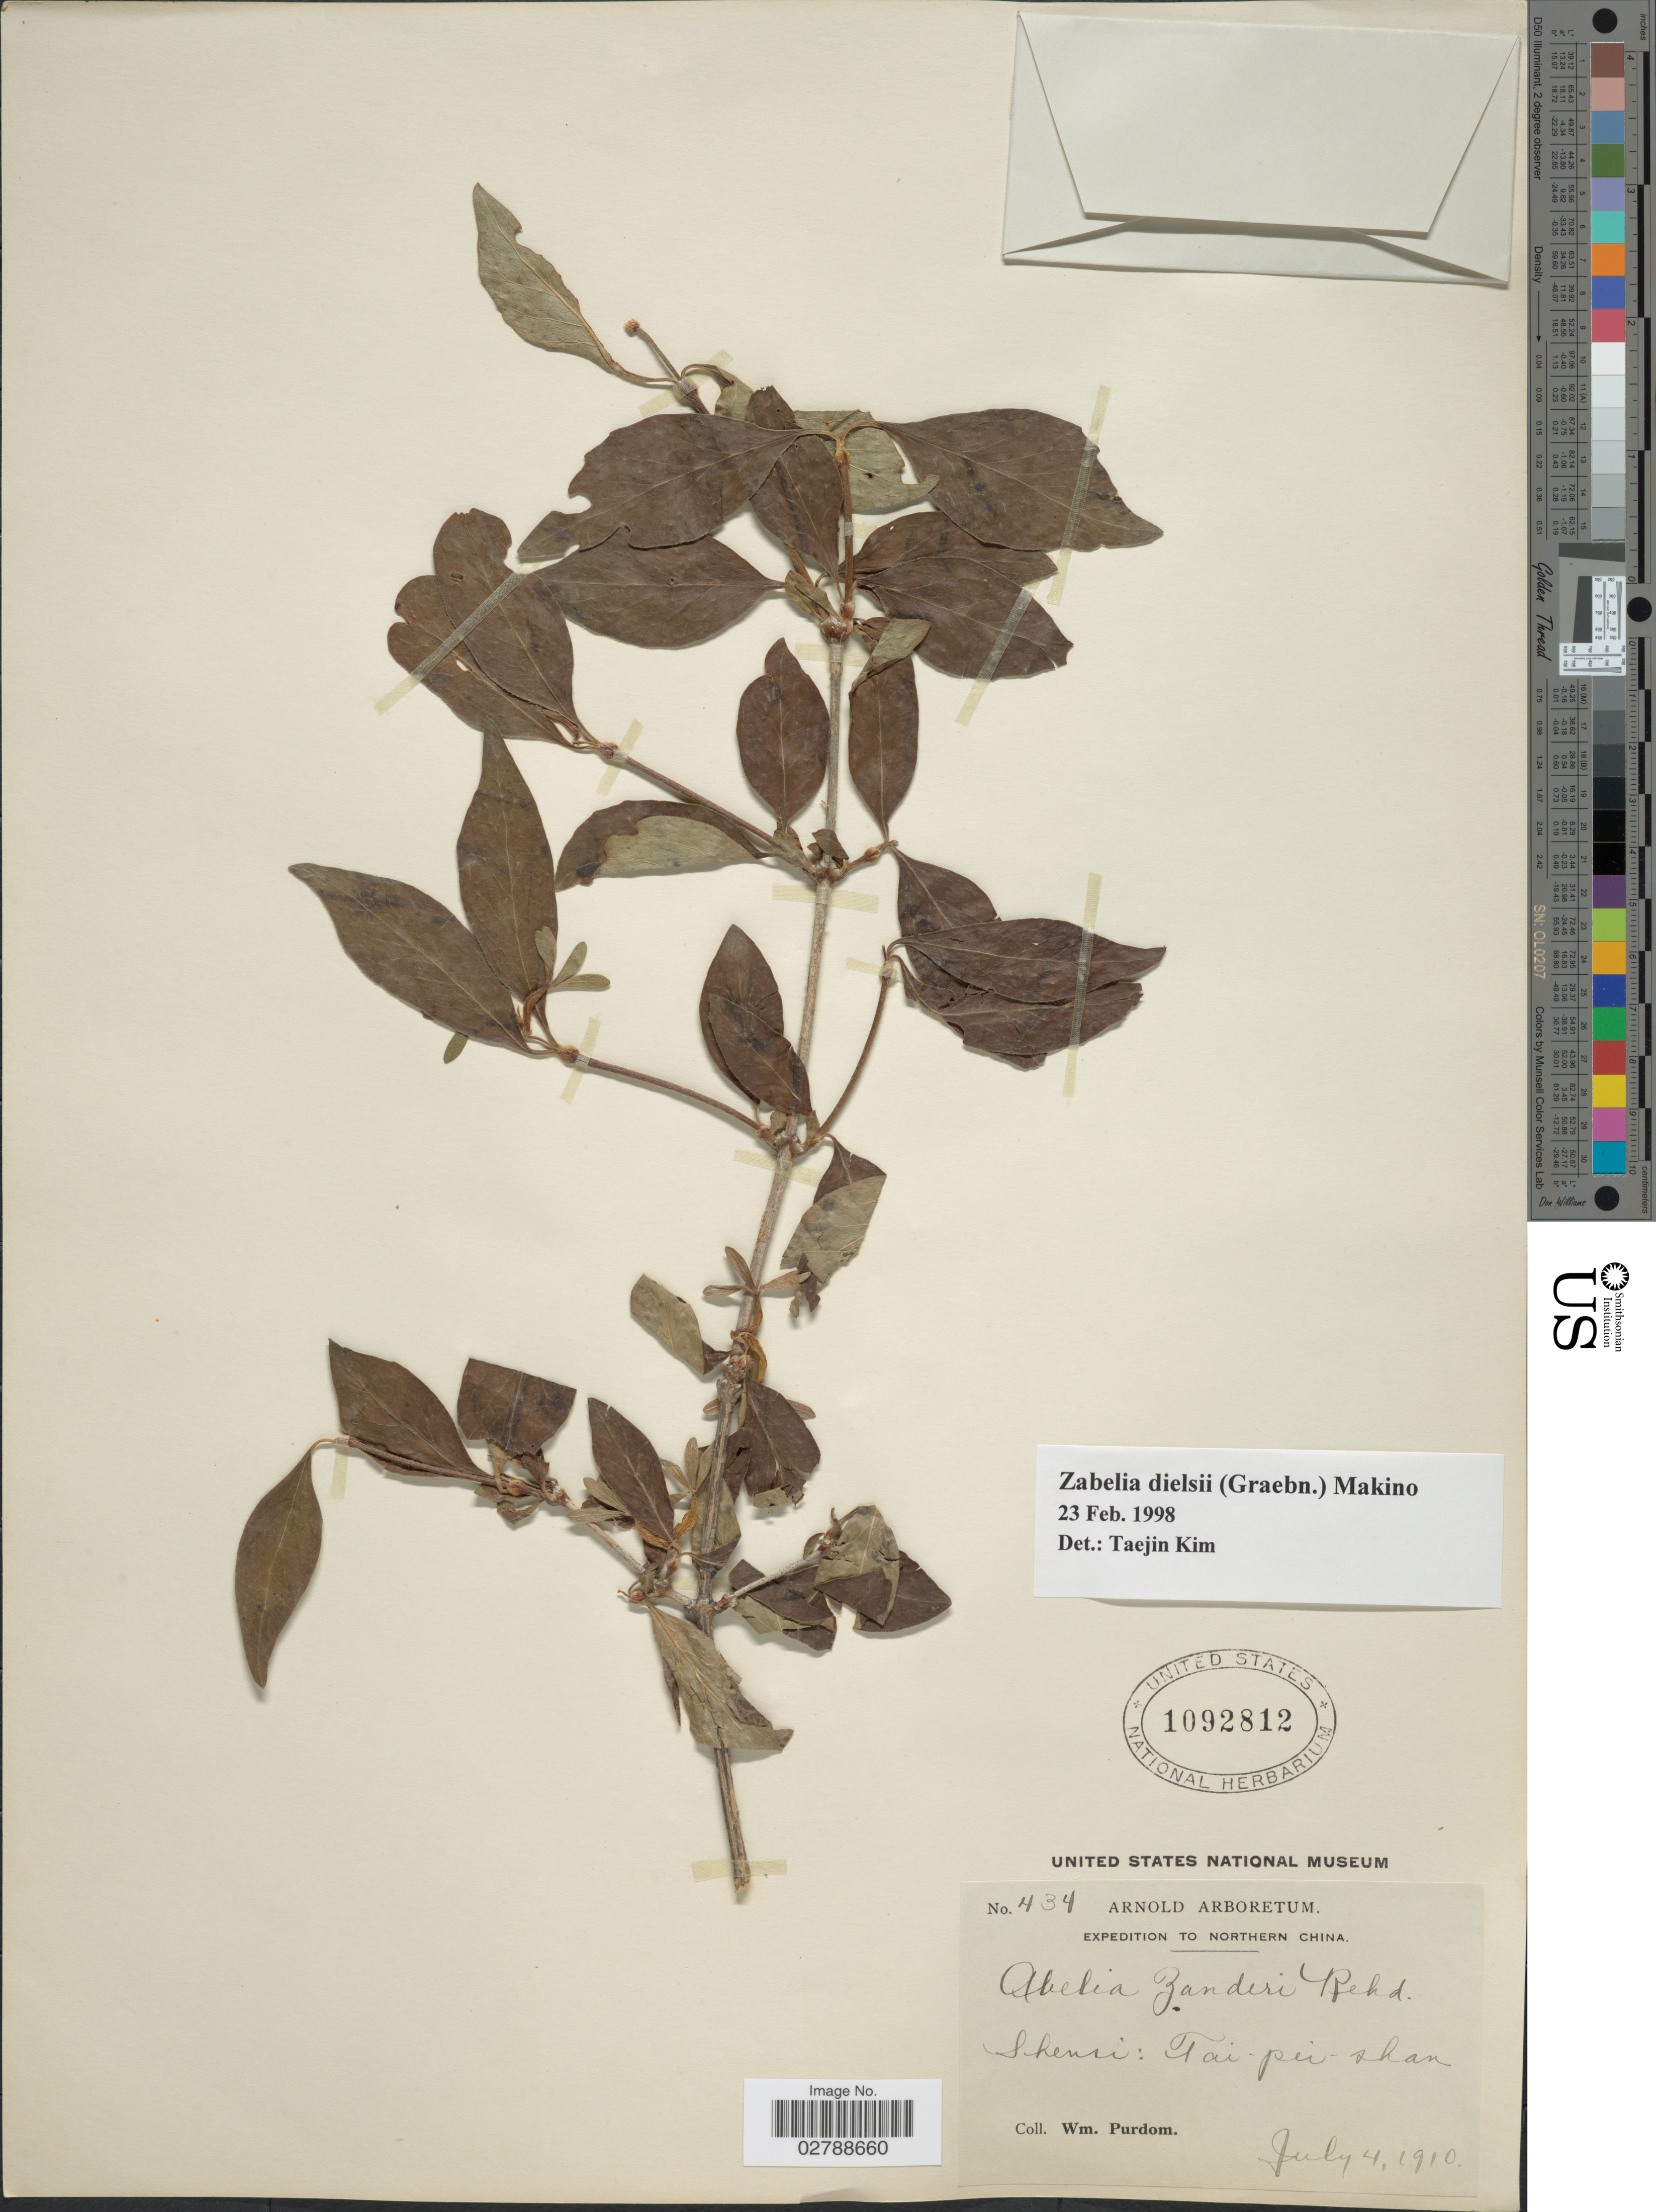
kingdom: Plantae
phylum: Tracheophyta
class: Magnoliopsida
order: Dipsacales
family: Caprifoliaceae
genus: Zabelia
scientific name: Zabelia dielsii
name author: (Graebn.) Makino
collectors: W. Purdom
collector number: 434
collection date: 1910-07-04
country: China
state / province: Shaanxi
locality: Northern China. Shensi: Tai-pei-shan.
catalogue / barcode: US 1092812